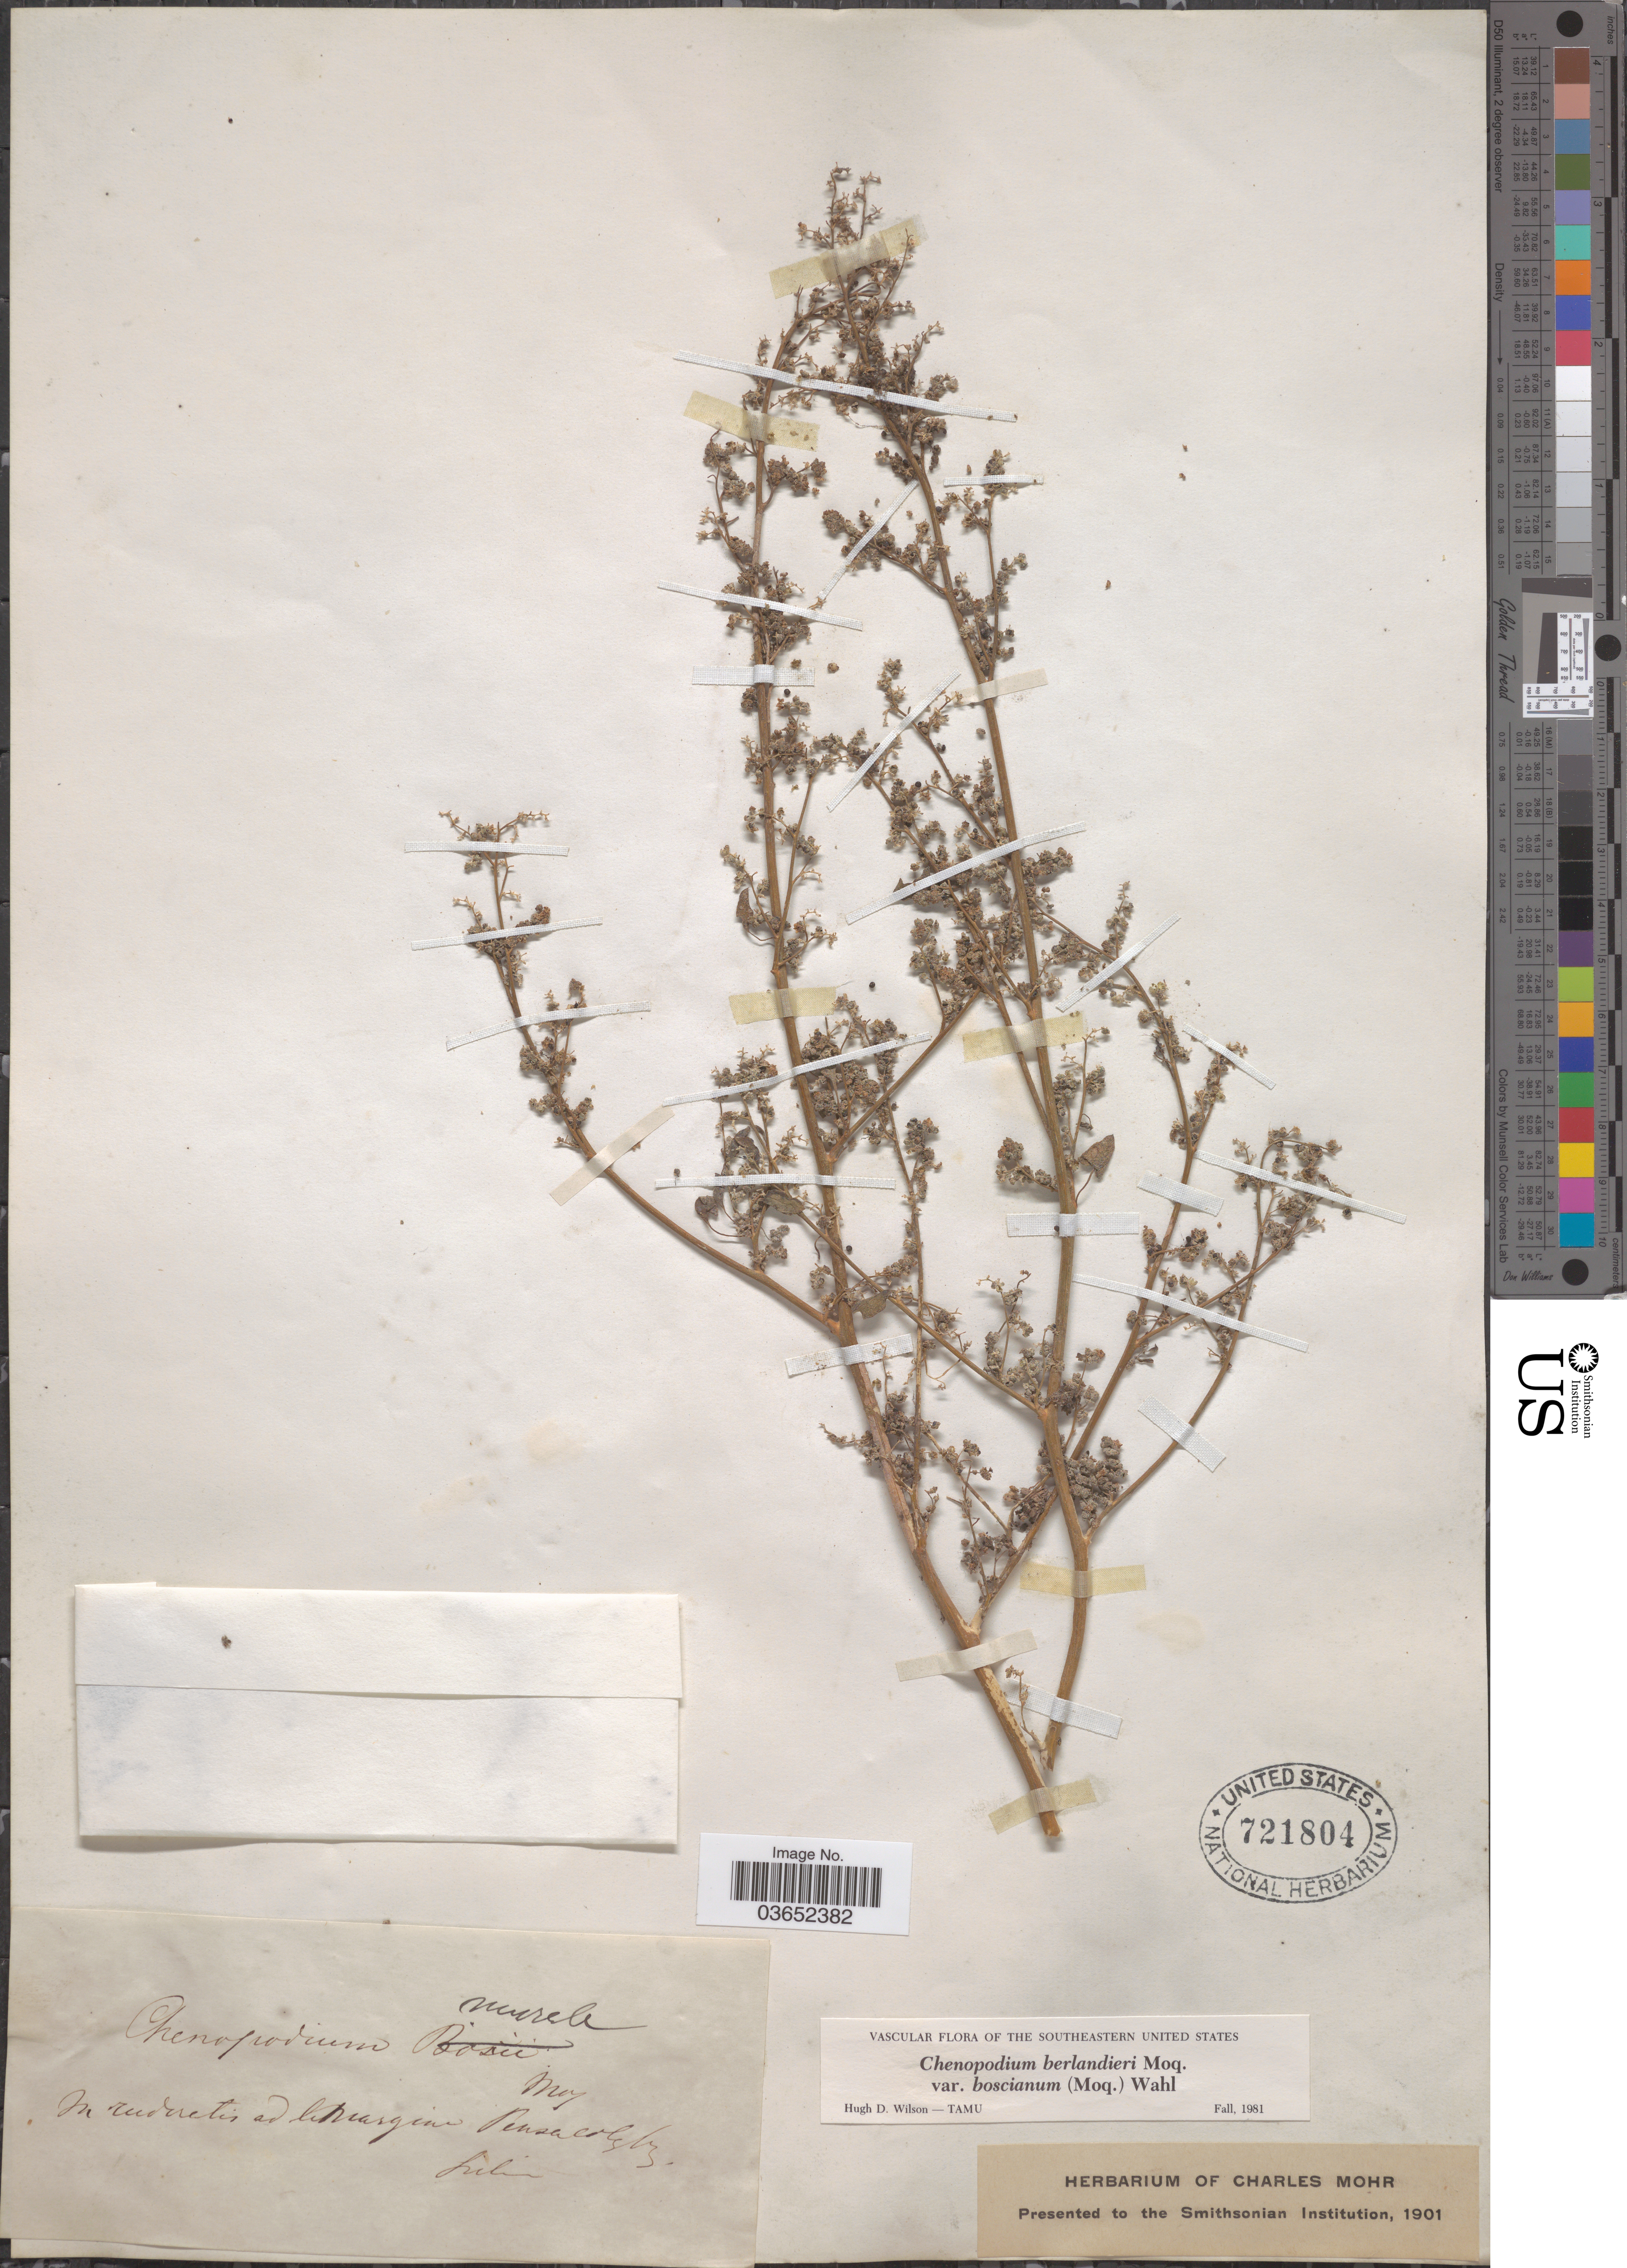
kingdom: Plantae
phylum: Tracheophyta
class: Magnoliopsida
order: Caryophyllales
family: Amaranthaceae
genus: Chenopodium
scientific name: Chenopodium berlandieri var. boscianum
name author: (Moq.) Wahl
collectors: Mohr, C. T. (herbarium)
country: United States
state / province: Florida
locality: In ruderatis ad margin Pensacola.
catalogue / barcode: US 721804